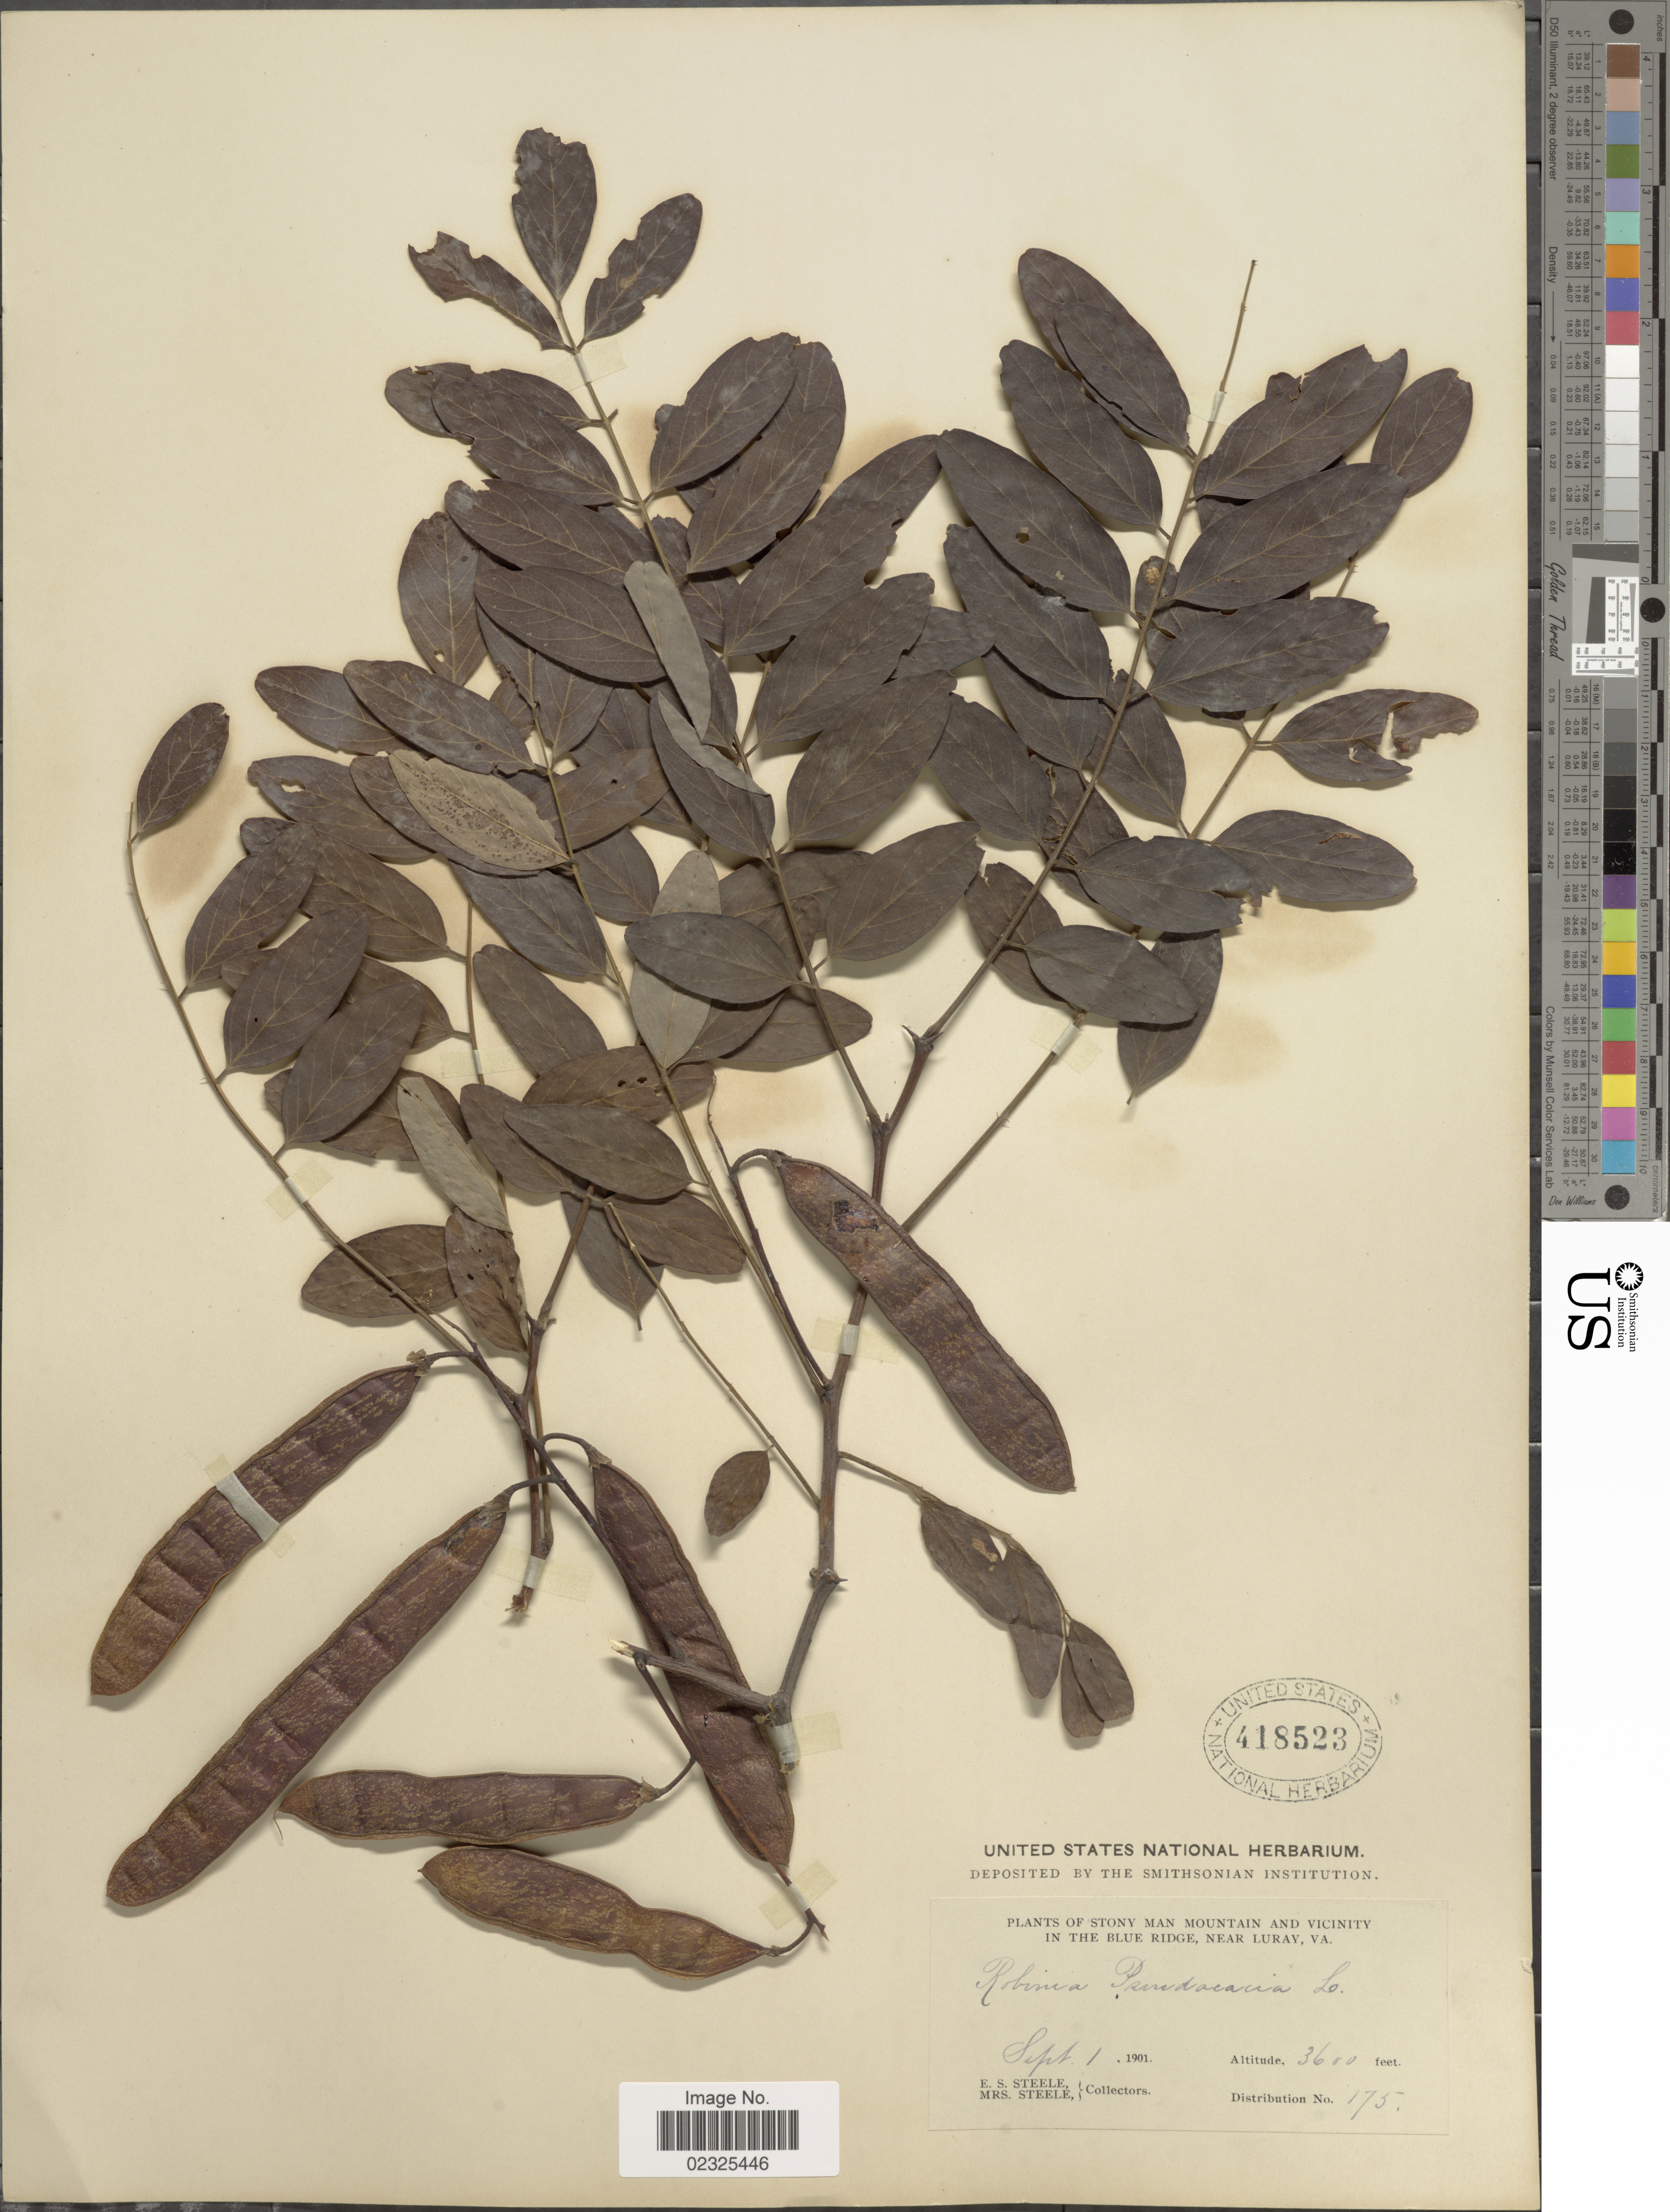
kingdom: Plantae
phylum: Tracheophyta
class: Magnoliopsida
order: Fabales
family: Fabaceae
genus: Robinia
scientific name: Robinia pseudoacacia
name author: L.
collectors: E. Steele & Eele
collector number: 175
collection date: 1901-09-01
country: United States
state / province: Virginia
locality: Stony Man Mountain and vicinity in the Blue Ridge, near Luray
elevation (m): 1097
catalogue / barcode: US 418523